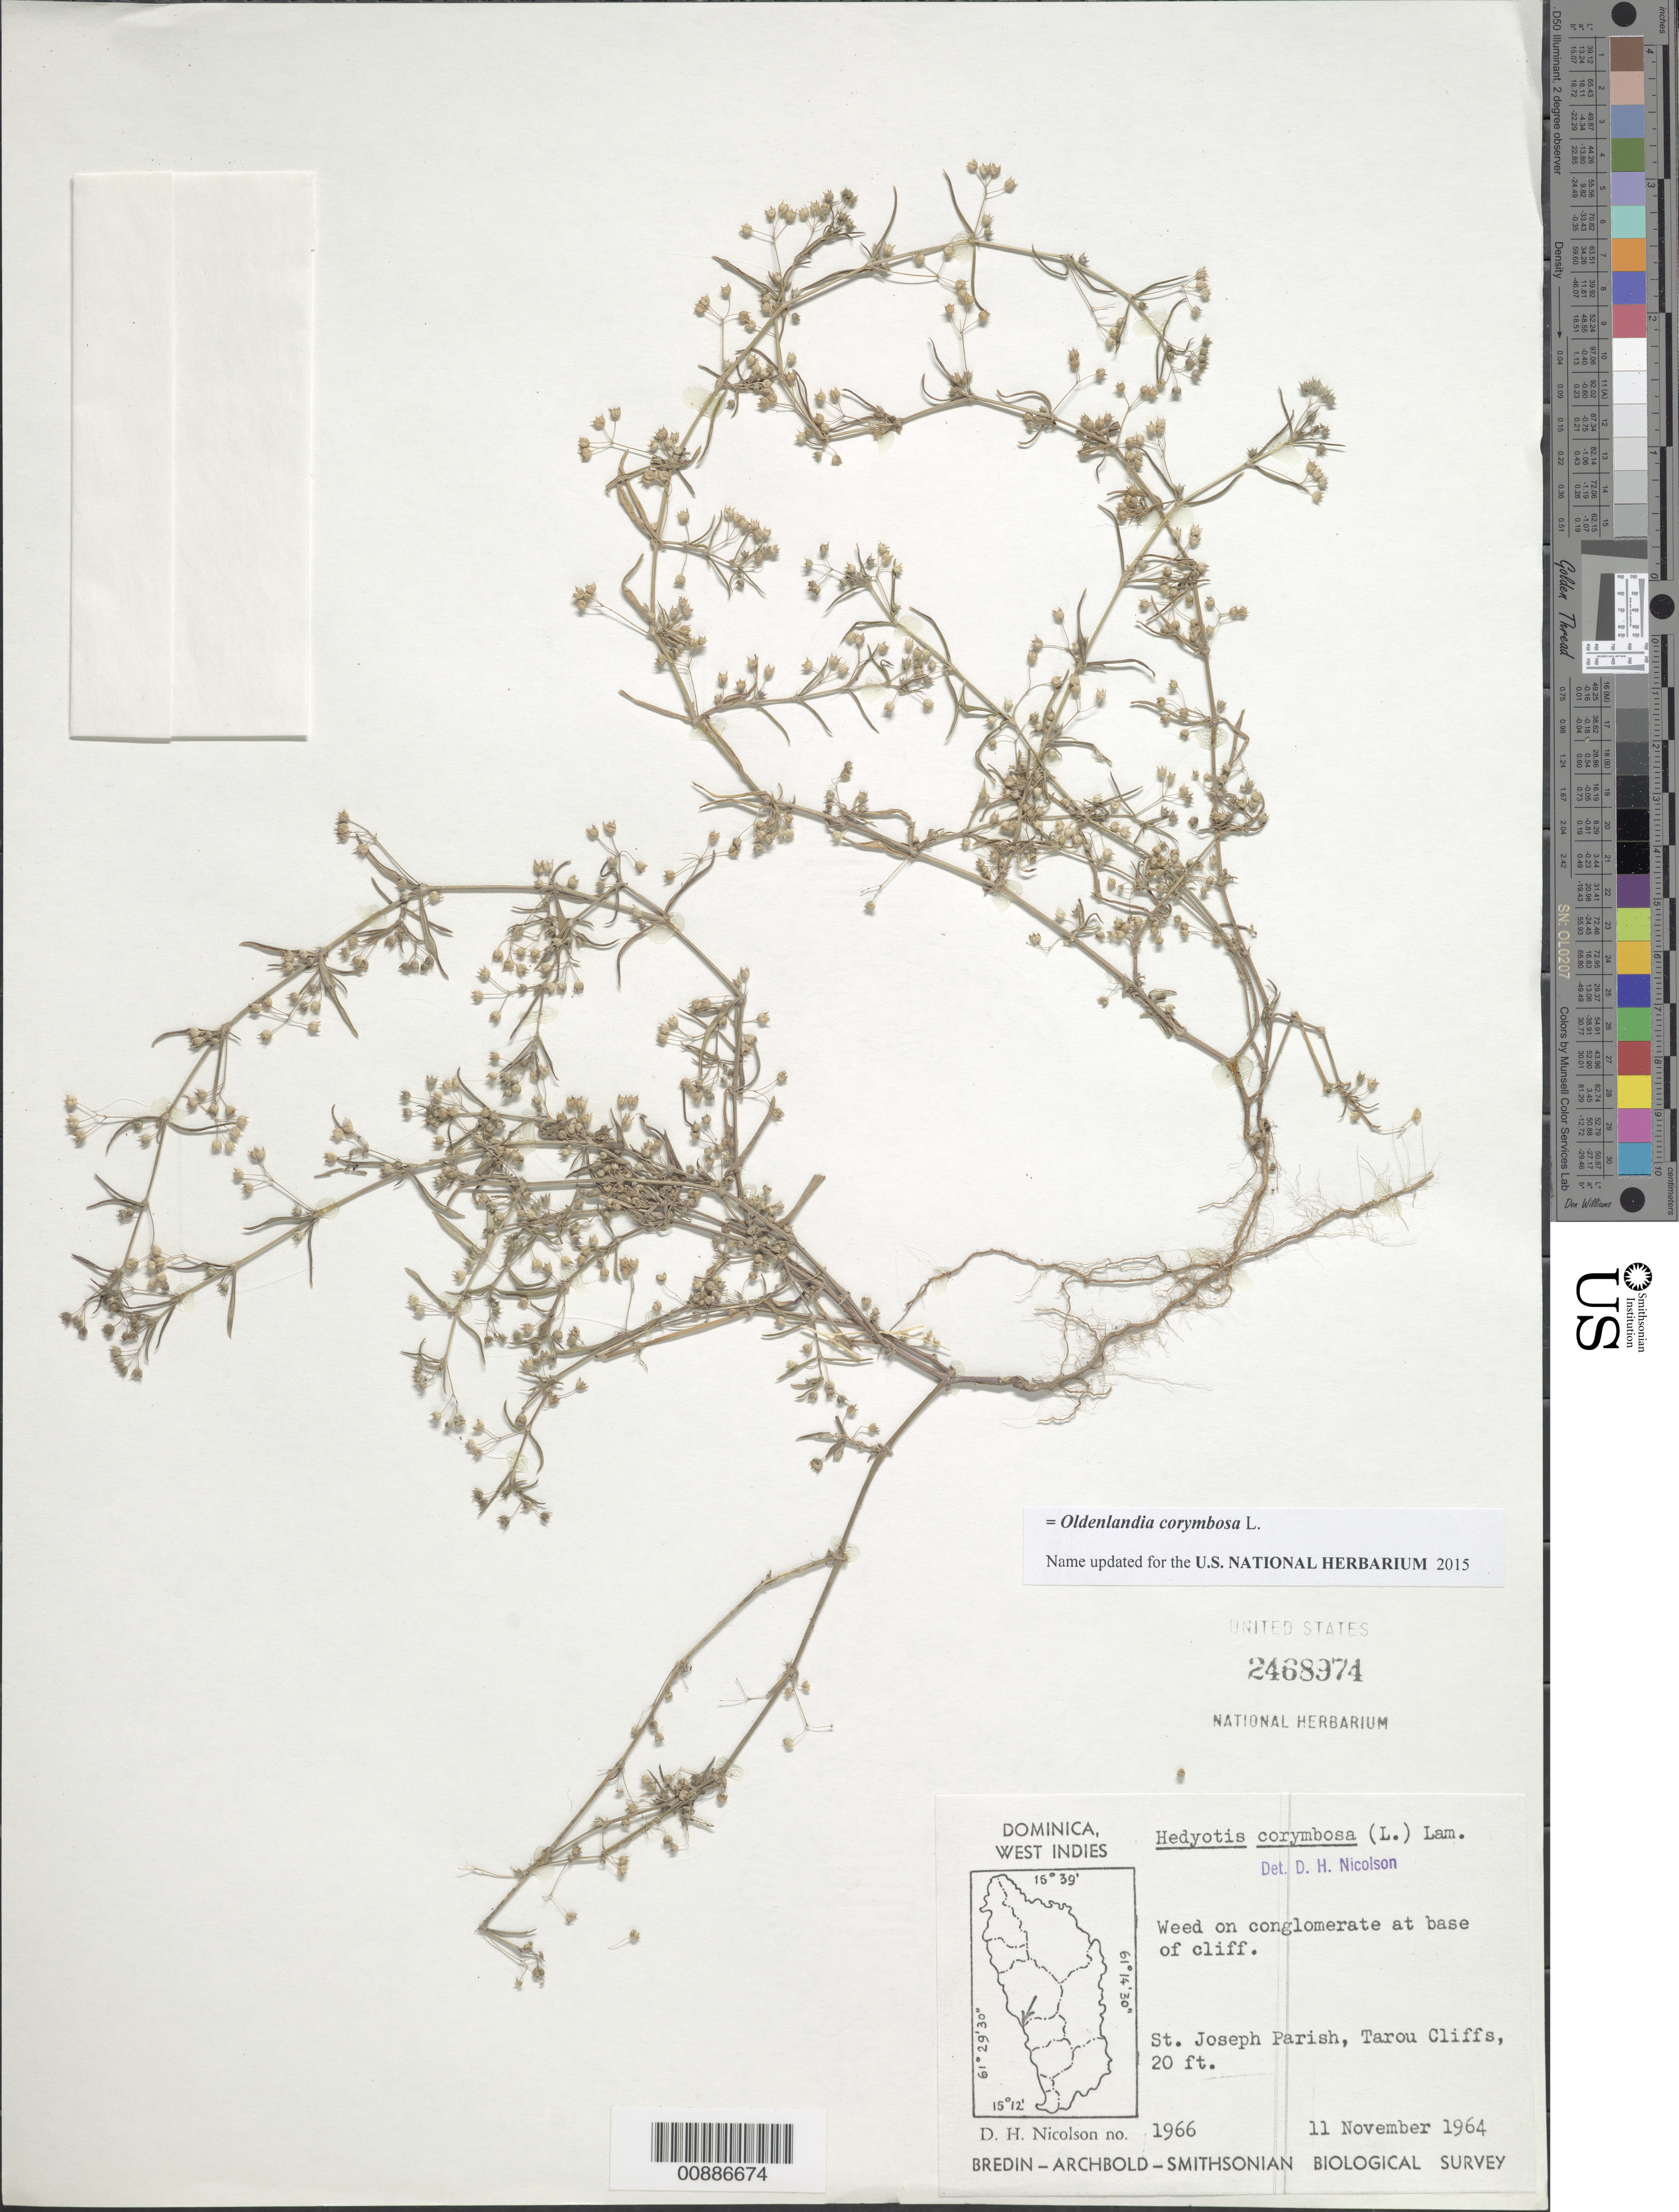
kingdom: Plantae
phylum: Tracheophyta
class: Magnoliopsida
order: Gentianales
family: Rubiaceae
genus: Oldenlandia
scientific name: Oldenlandia corymbosa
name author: L.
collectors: D. H. Nicolson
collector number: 1966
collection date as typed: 11 Nov 1964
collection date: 1964-11-11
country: Dominica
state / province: St. Joseph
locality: Tarou Cliffs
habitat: On conglomerate at base of cliff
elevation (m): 6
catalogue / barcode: US 2468974